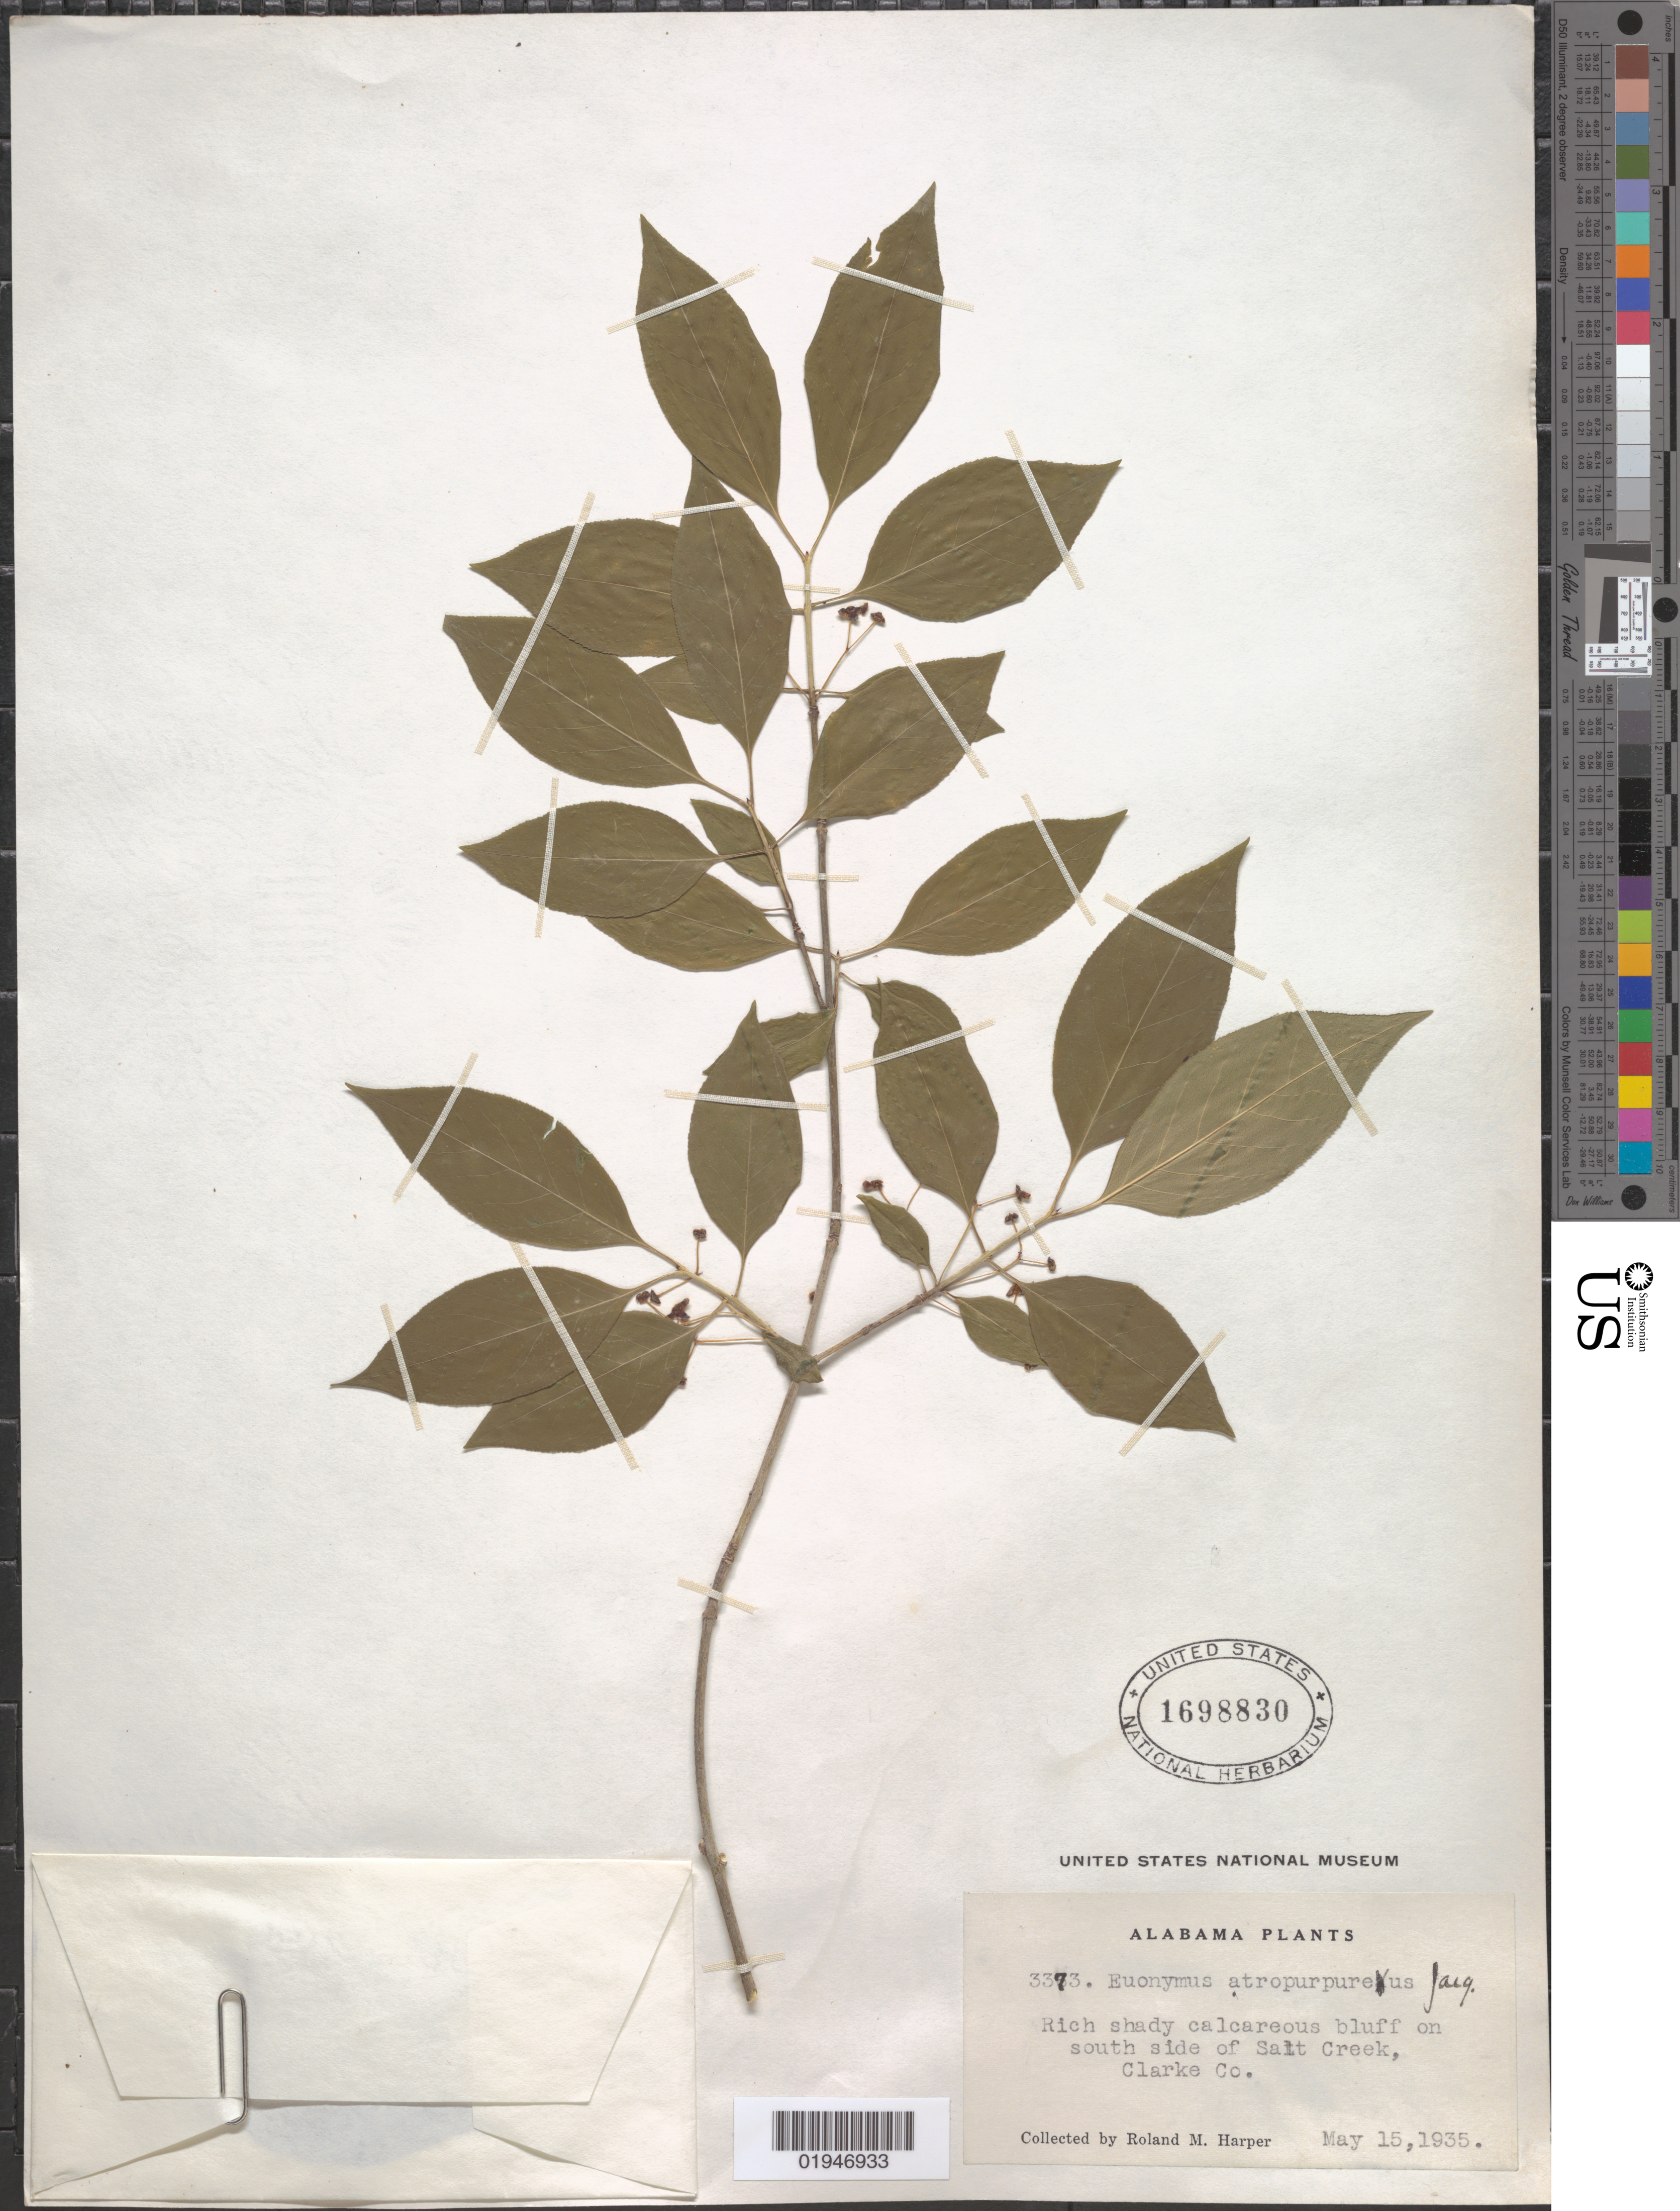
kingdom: Plantae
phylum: Tracheophyta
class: Magnoliopsida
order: Celastrales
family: Celastraceae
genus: Euonymus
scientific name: Euonymus atropurpureus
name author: Jacq.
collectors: R. M. Harper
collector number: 3373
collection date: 1935-05-15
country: United States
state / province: Alabama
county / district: Clarke County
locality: Salt Creek, south side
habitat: Rich shady calcareous bluff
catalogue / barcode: US 1698830